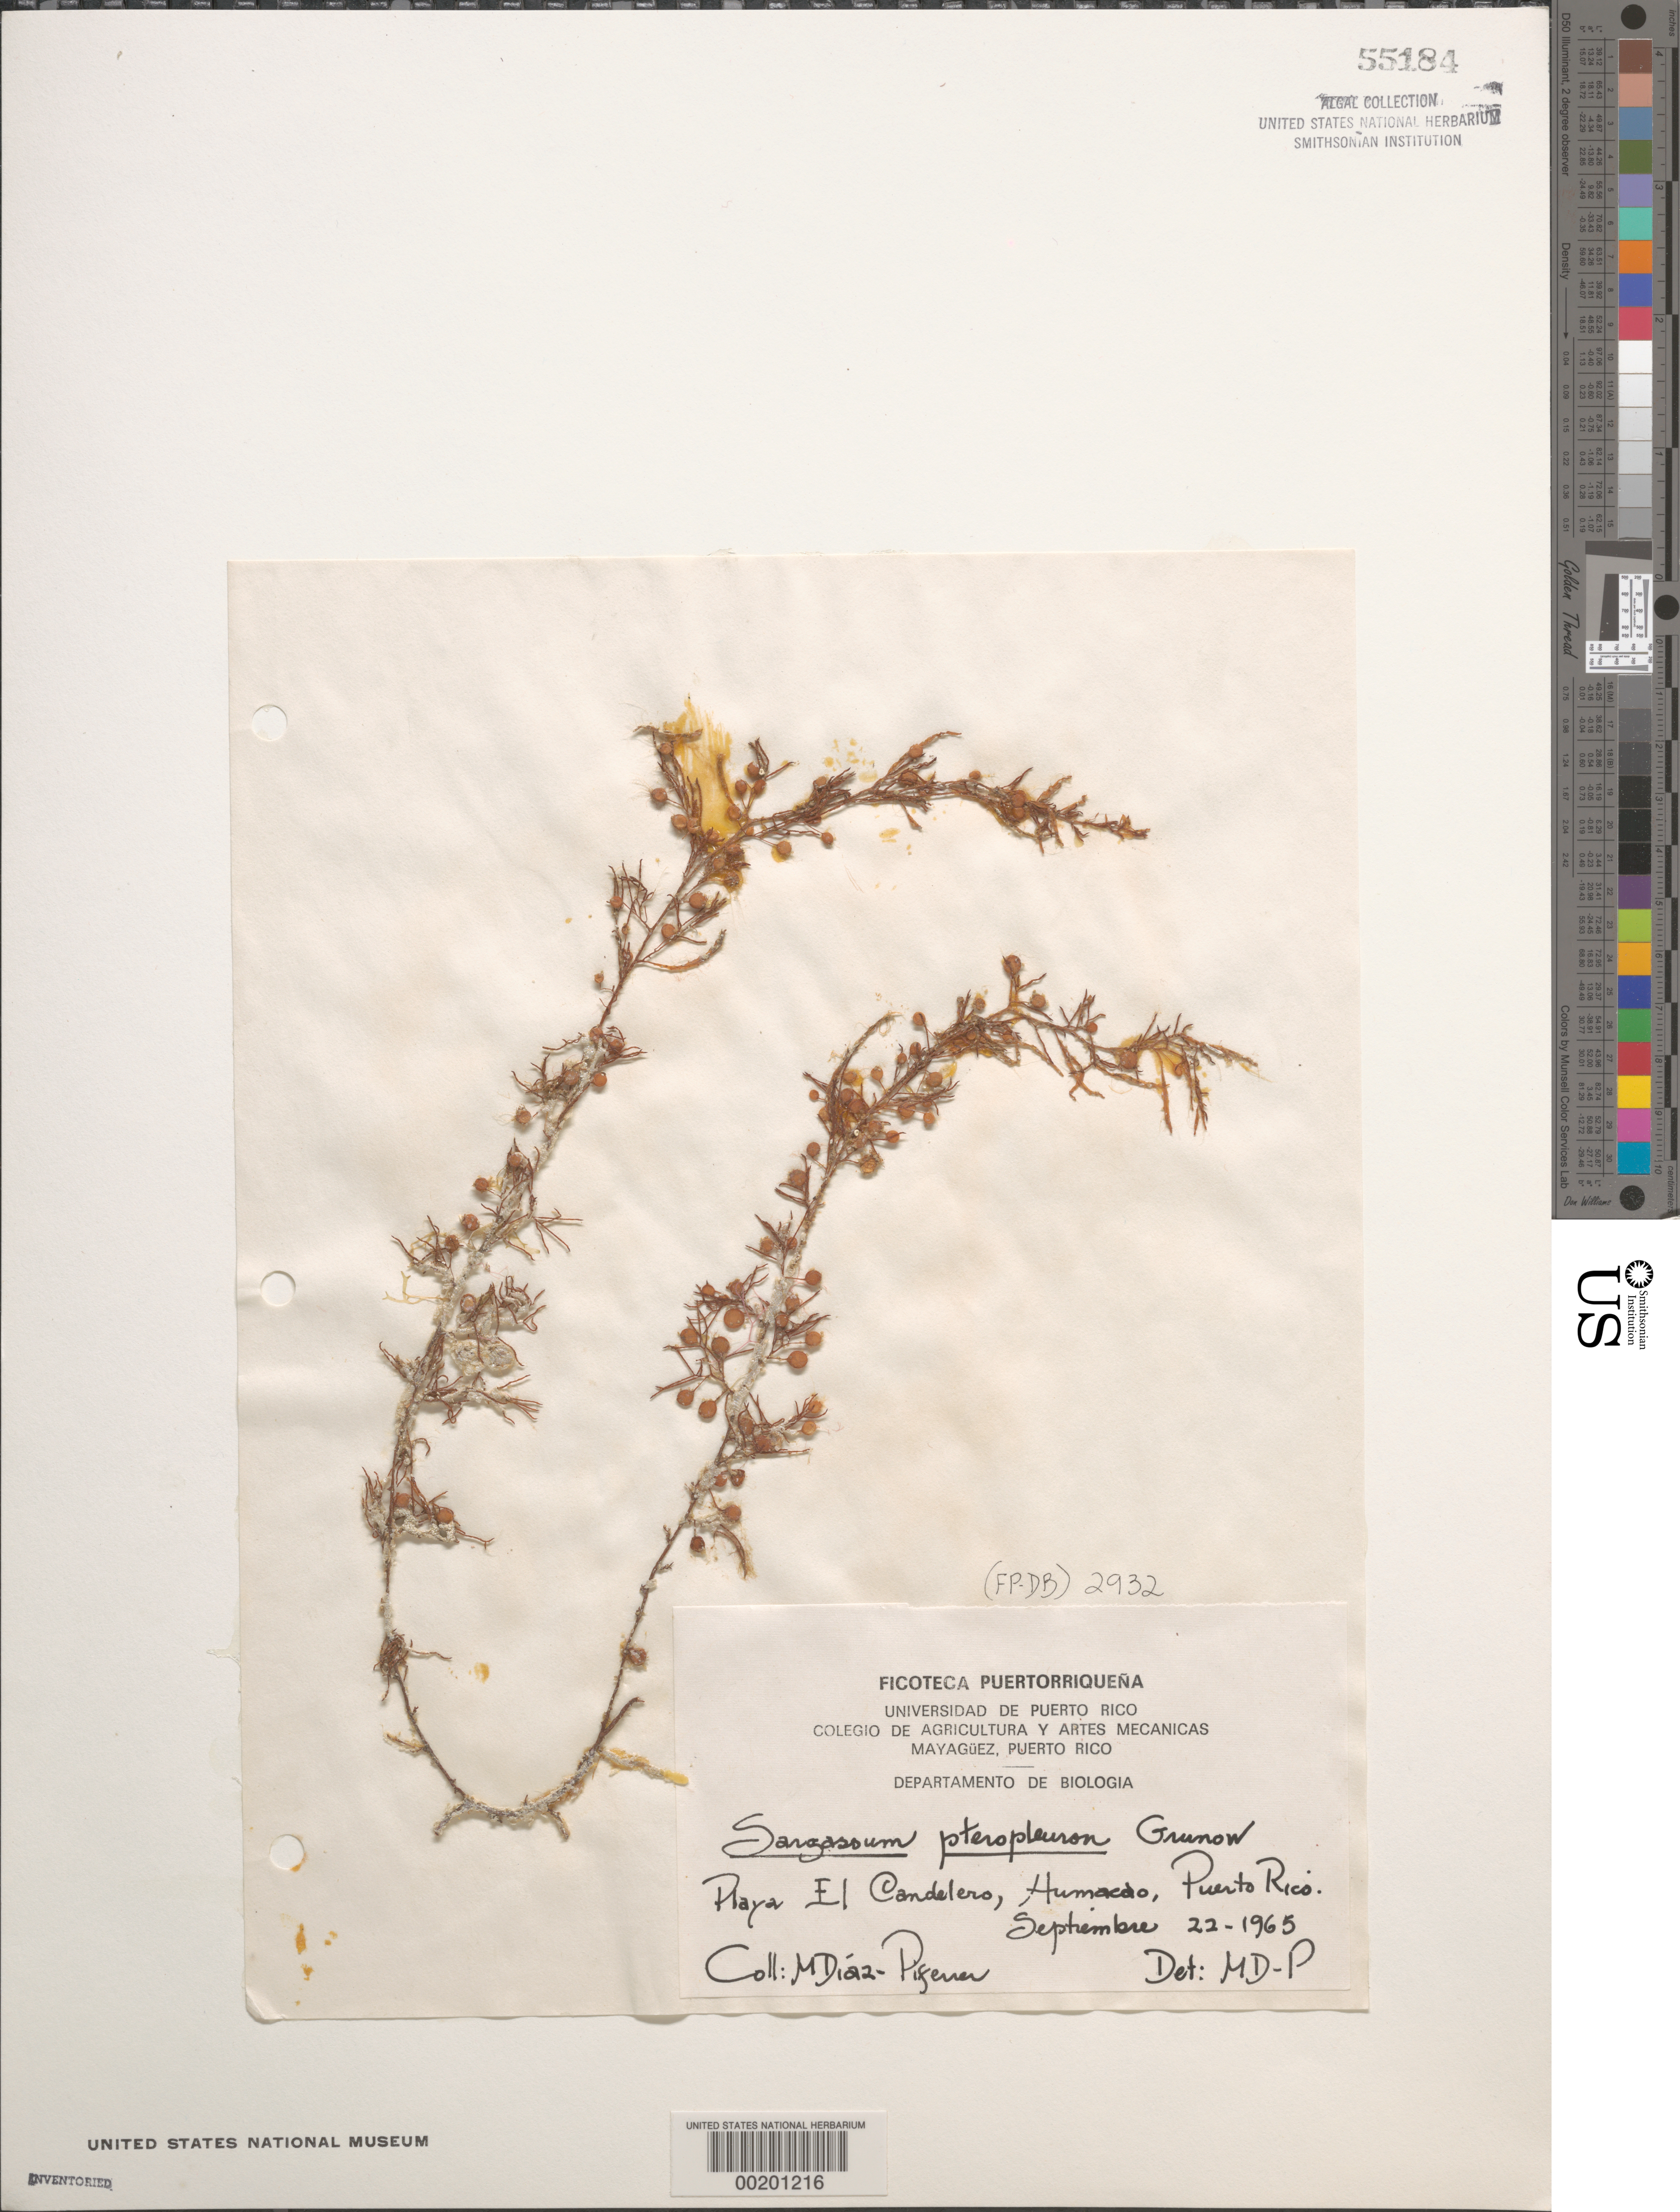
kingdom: Chromista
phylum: Ochrophyta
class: Phaeophyceae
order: Fucales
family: Sargassaceae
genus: Sargassum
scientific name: Sargassum pteropleuron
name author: Grunow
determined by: Diaz-Piferrer, M.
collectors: M. Diaz-Piferrer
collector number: (fp-db) 2932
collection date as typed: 22 Sep 1965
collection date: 1965-09-22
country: Puerto Rico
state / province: Humacao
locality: Playa el candelero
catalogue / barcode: US 55184